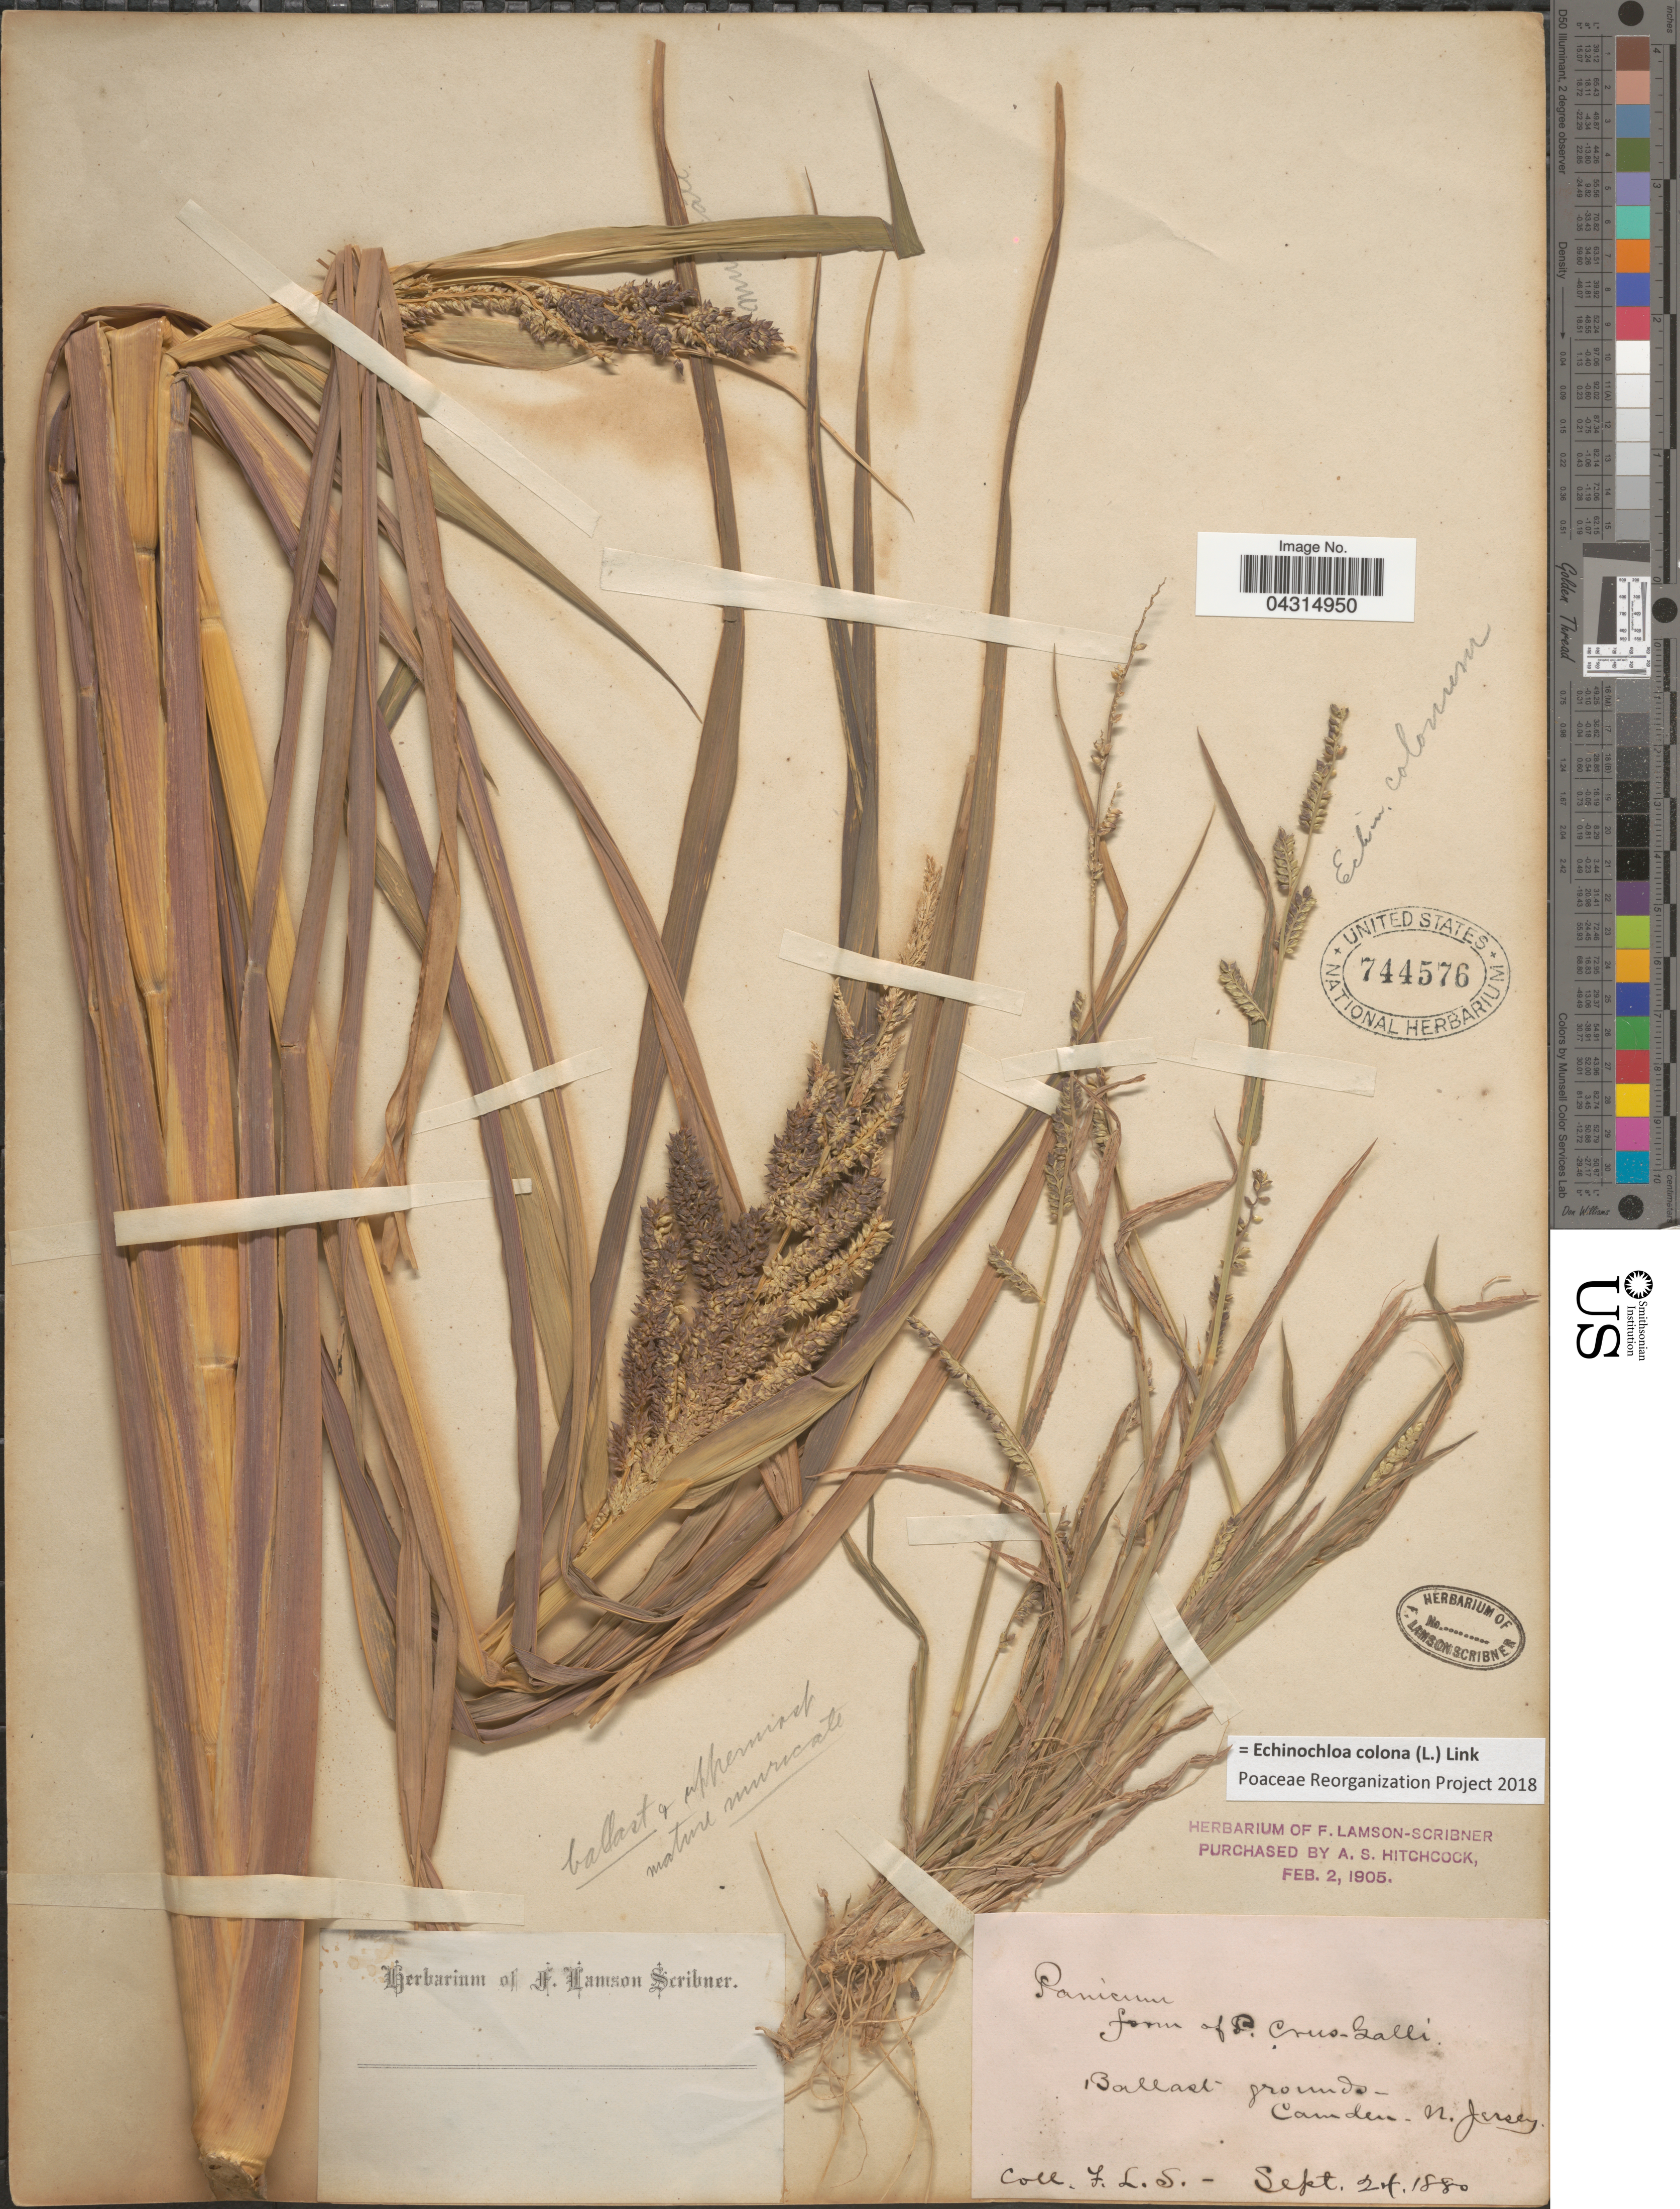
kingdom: Plantae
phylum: Tracheophyta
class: Liliopsida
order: Poales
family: Poaceae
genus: Echinochloa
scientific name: Echinochloa colona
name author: (L.) Link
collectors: F. Lamson-Scribner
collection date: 1880-09-24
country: United States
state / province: New Jersey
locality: Ballast grounds- Camden.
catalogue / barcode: US 744576